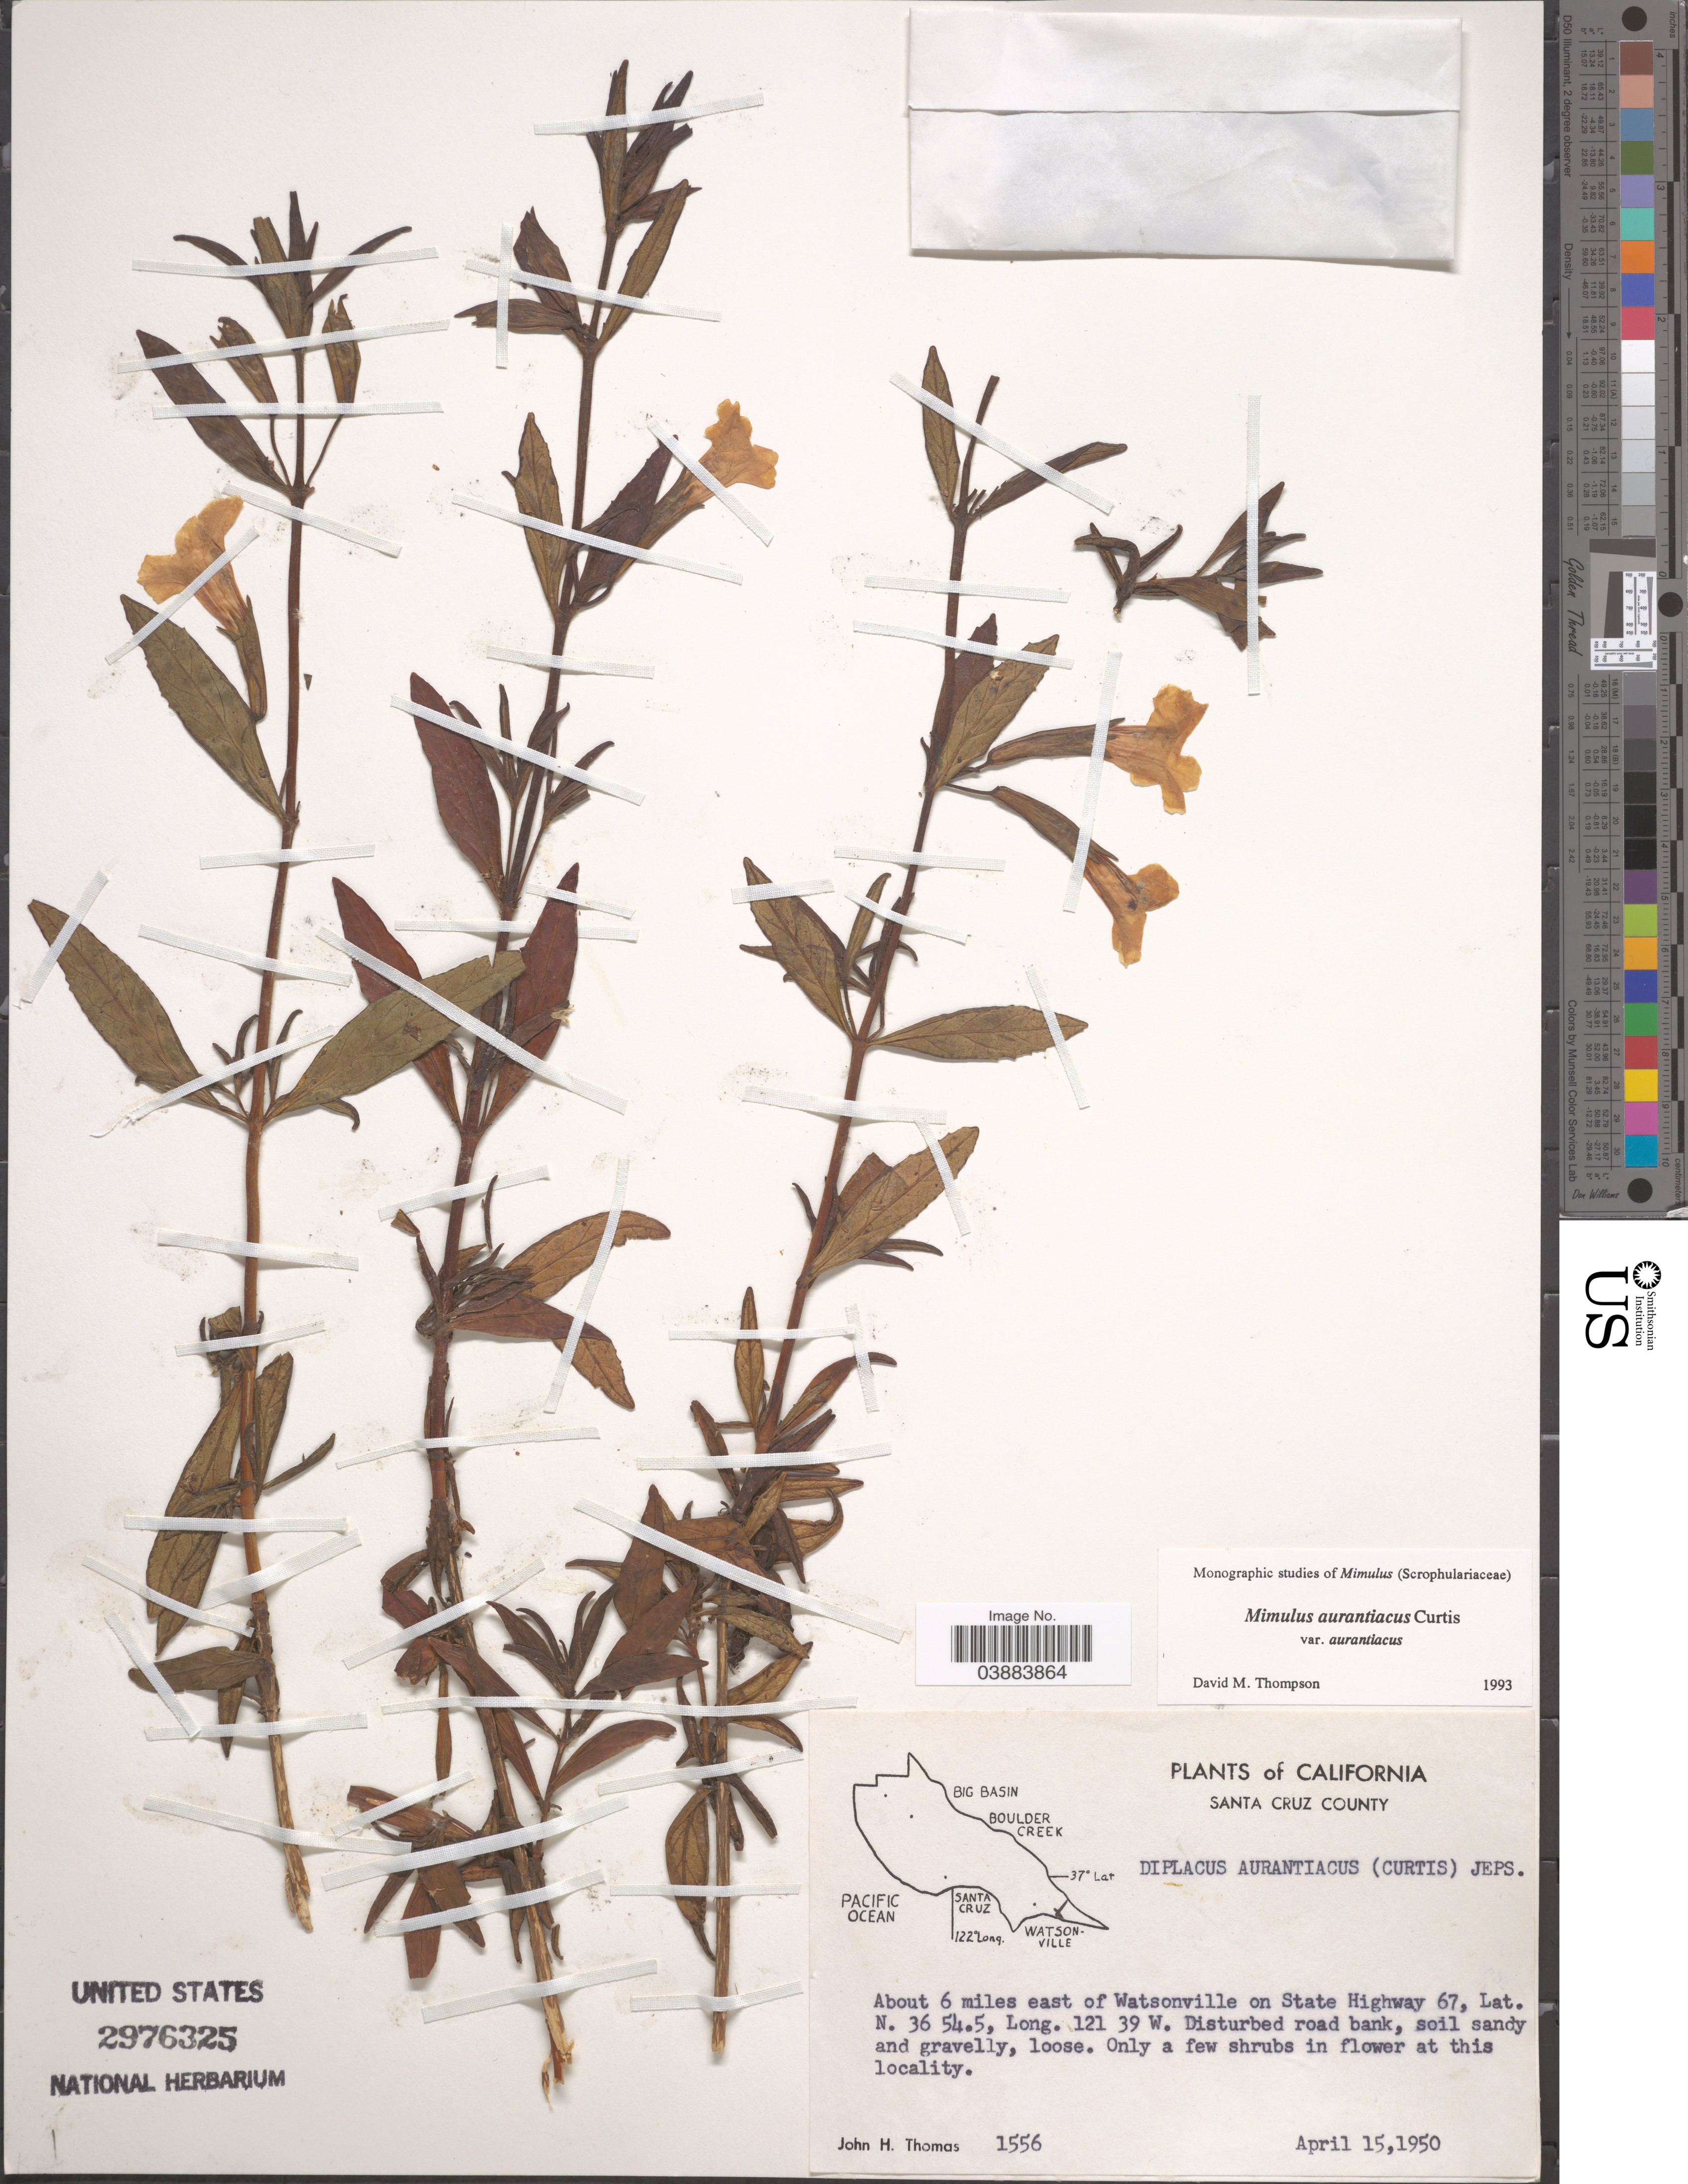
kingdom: Plantae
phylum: Tracheophyta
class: Magnoliopsida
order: Lamiales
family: Phrymaceae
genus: Diplacus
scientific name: Diplacus aurantiacus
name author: (Curtis) Jeps.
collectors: J. H. Thomas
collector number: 1556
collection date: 1950-04-15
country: United States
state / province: California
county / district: Santa Cruz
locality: Santa Cruz County. About 6 miles east of Watsonville on State Highway 67.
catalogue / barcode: US 2976325